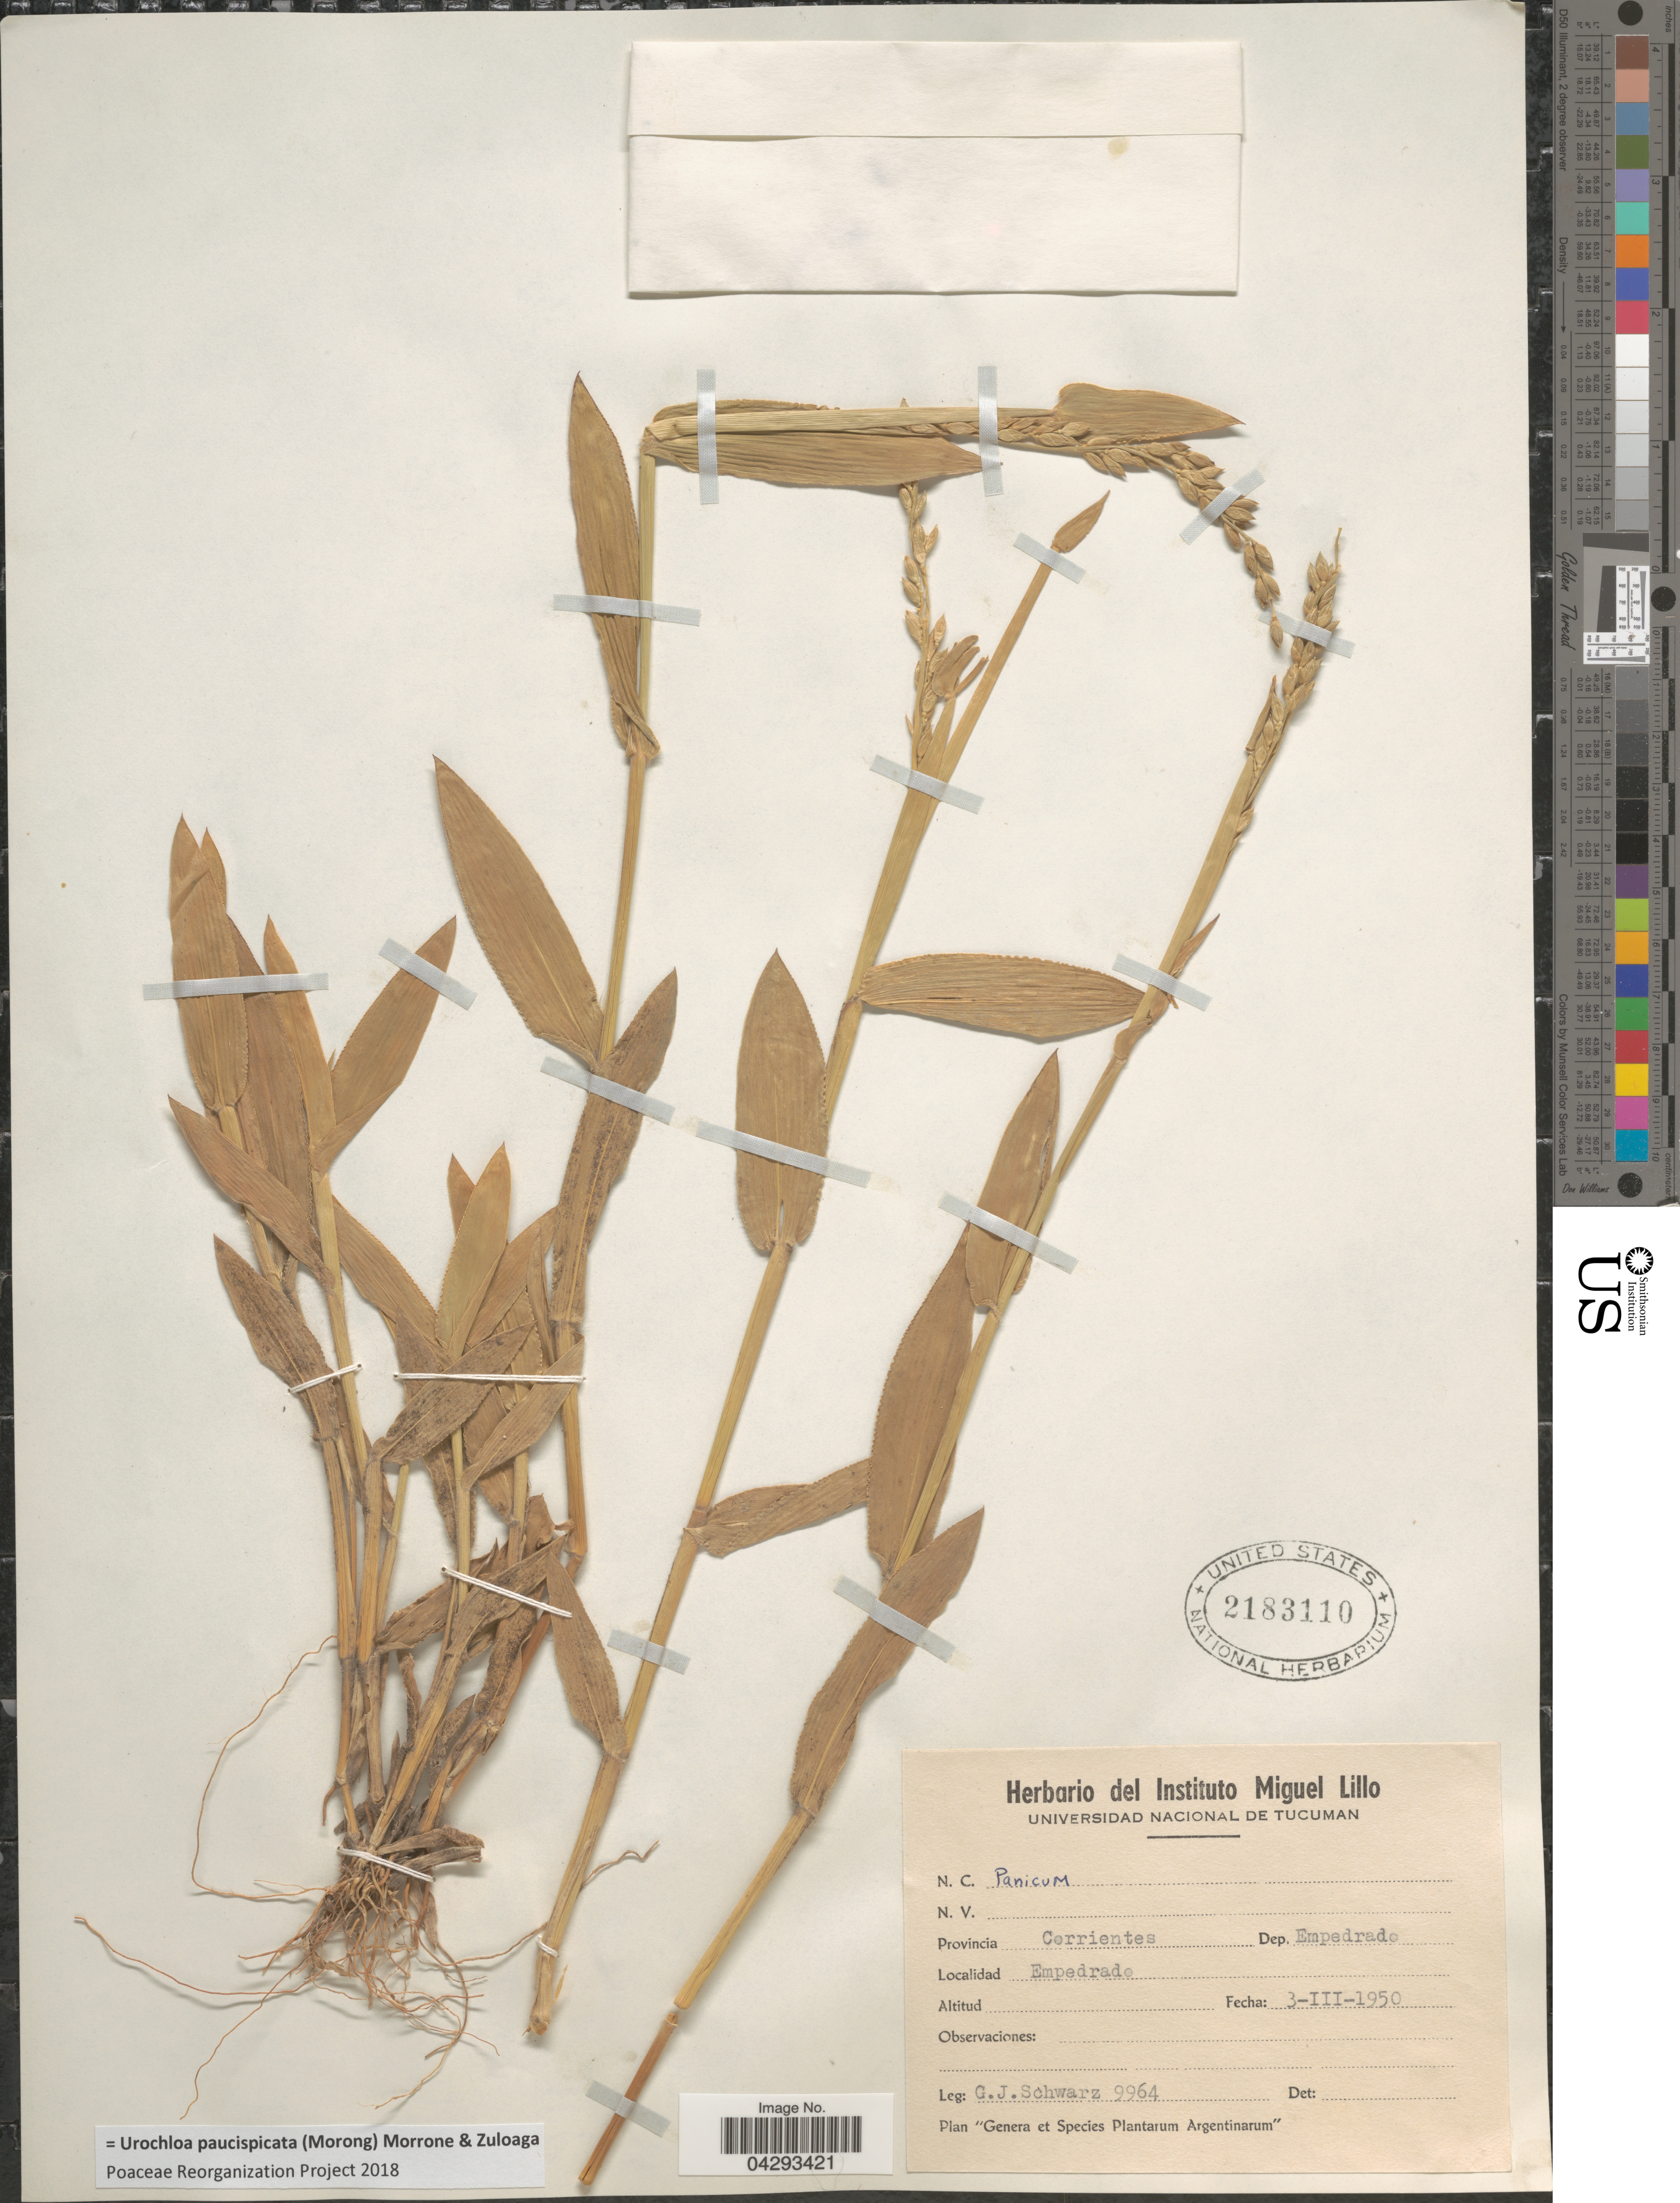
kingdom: Plantae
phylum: Tracheophyta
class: Liliopsida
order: Poales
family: Poaceae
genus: Urochloa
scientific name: Urochloa paucispicata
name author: (Morong) Morrone & Zuloaga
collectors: G. J. Schwarz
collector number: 9964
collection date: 1950-03-03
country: Argentina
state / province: Corrientes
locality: Dep. Empedrado. Empredrado.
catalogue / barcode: US 2183110